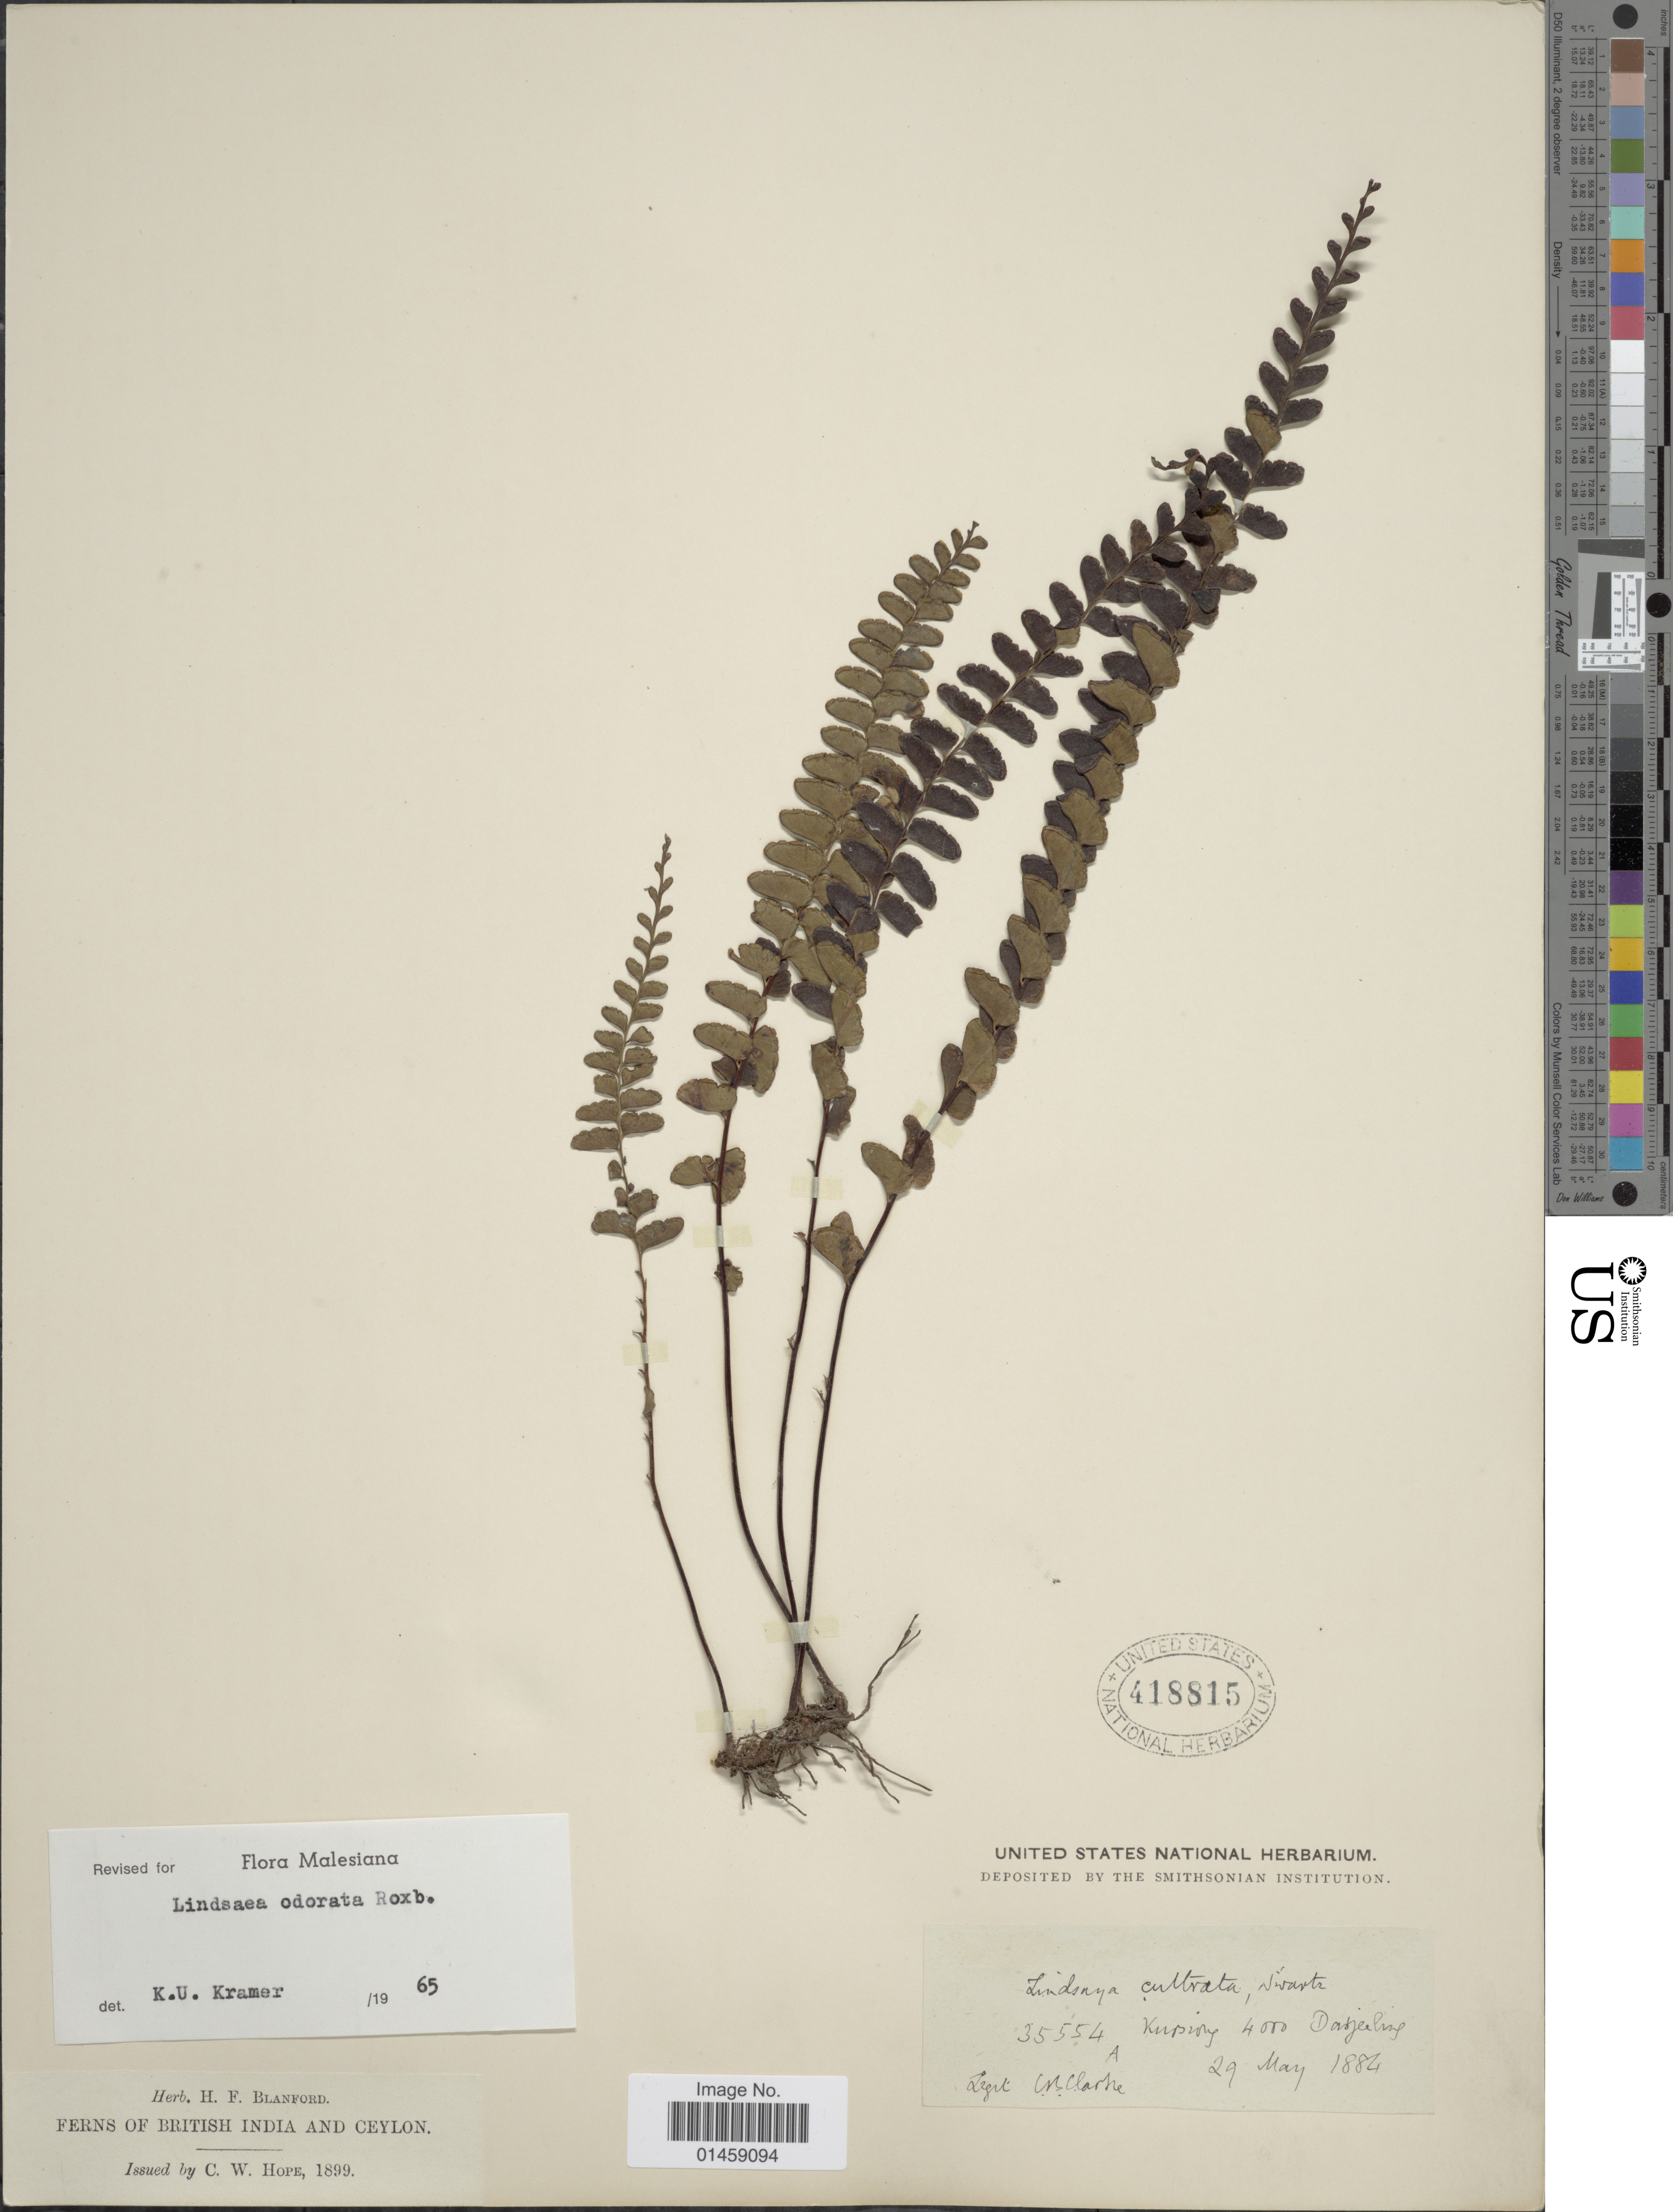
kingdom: Plantae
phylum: Tracheophyta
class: Polypodiopsida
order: Polypodiales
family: Lindsaeaceae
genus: Lindsaea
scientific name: Lindsaea odorata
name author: Roxb.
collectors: C. B. Clarke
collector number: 35554 A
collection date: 1884-05-29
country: India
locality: Kuping, Darjeeling.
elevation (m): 1219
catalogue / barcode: US 418815